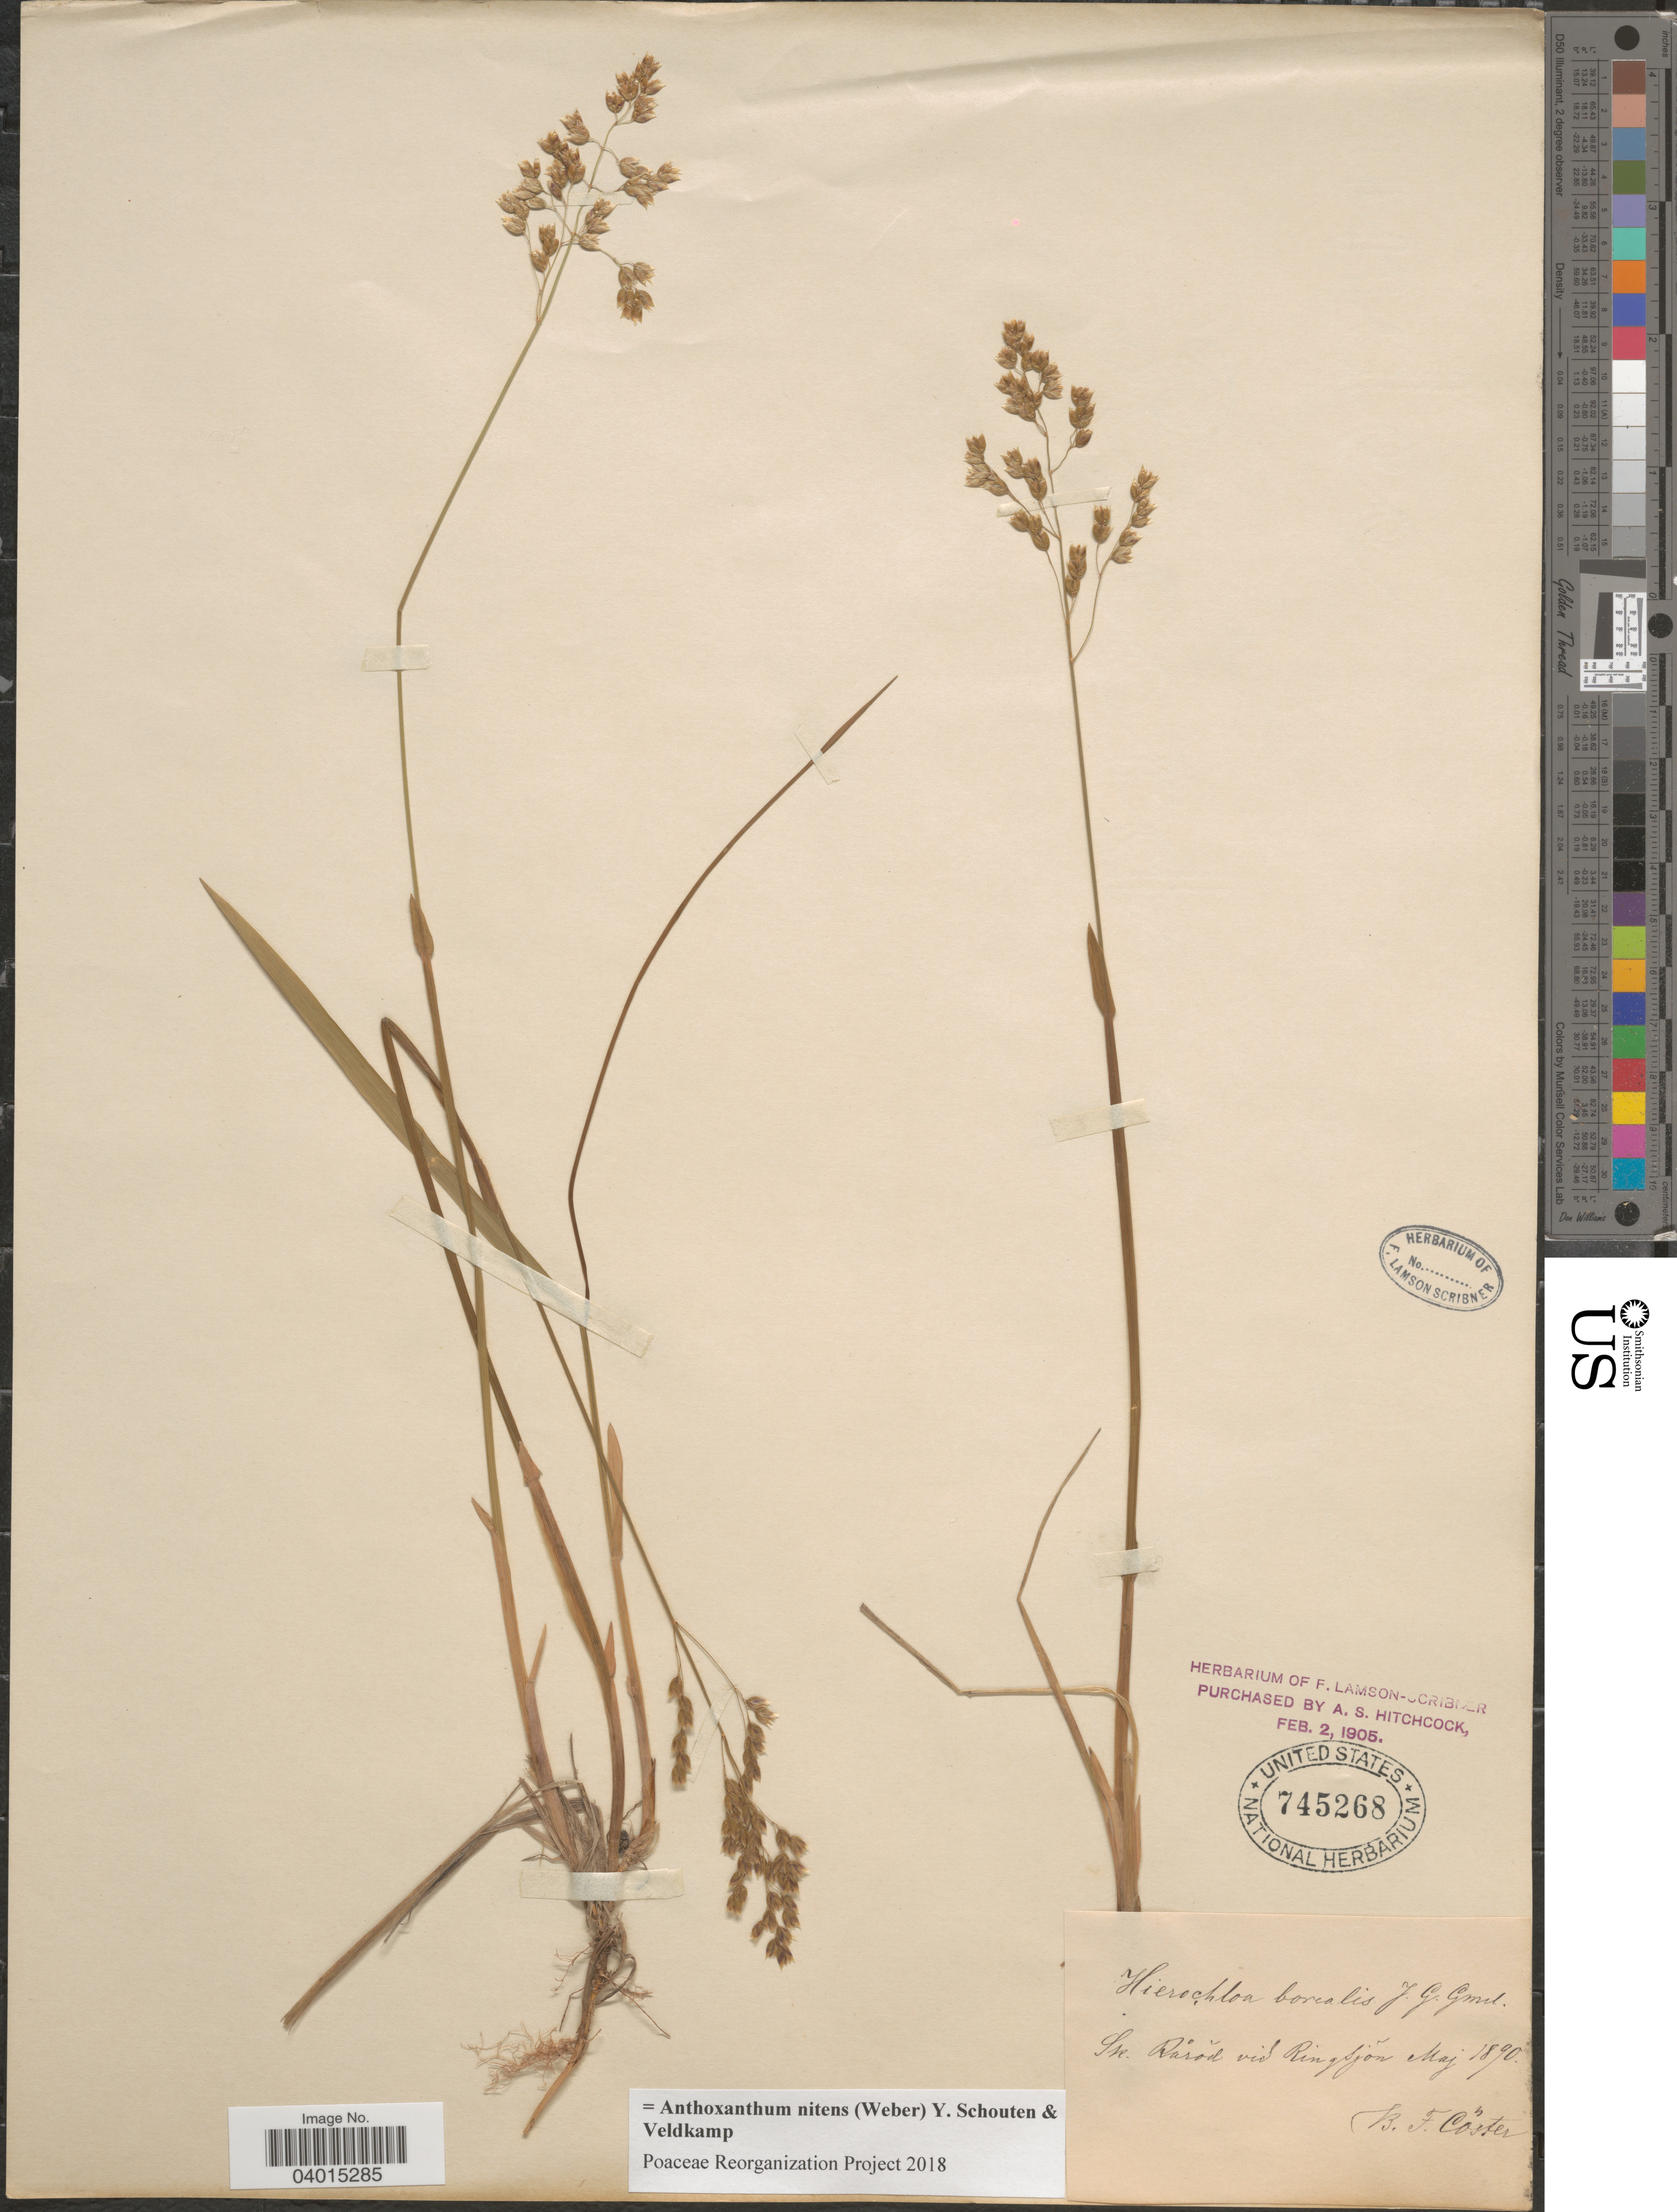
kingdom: Plantae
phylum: Tracheophyta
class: Liliopsida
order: Poales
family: Poaceae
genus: Anthoxanthum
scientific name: Anthoxanthum nitens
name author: (G.H. Weber) R.T.A. Schouten & Veldkamp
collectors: B. Cöster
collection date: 1890-05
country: Sweden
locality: Sk. Rårŏd vid Ringsjõn.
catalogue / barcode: US 745268